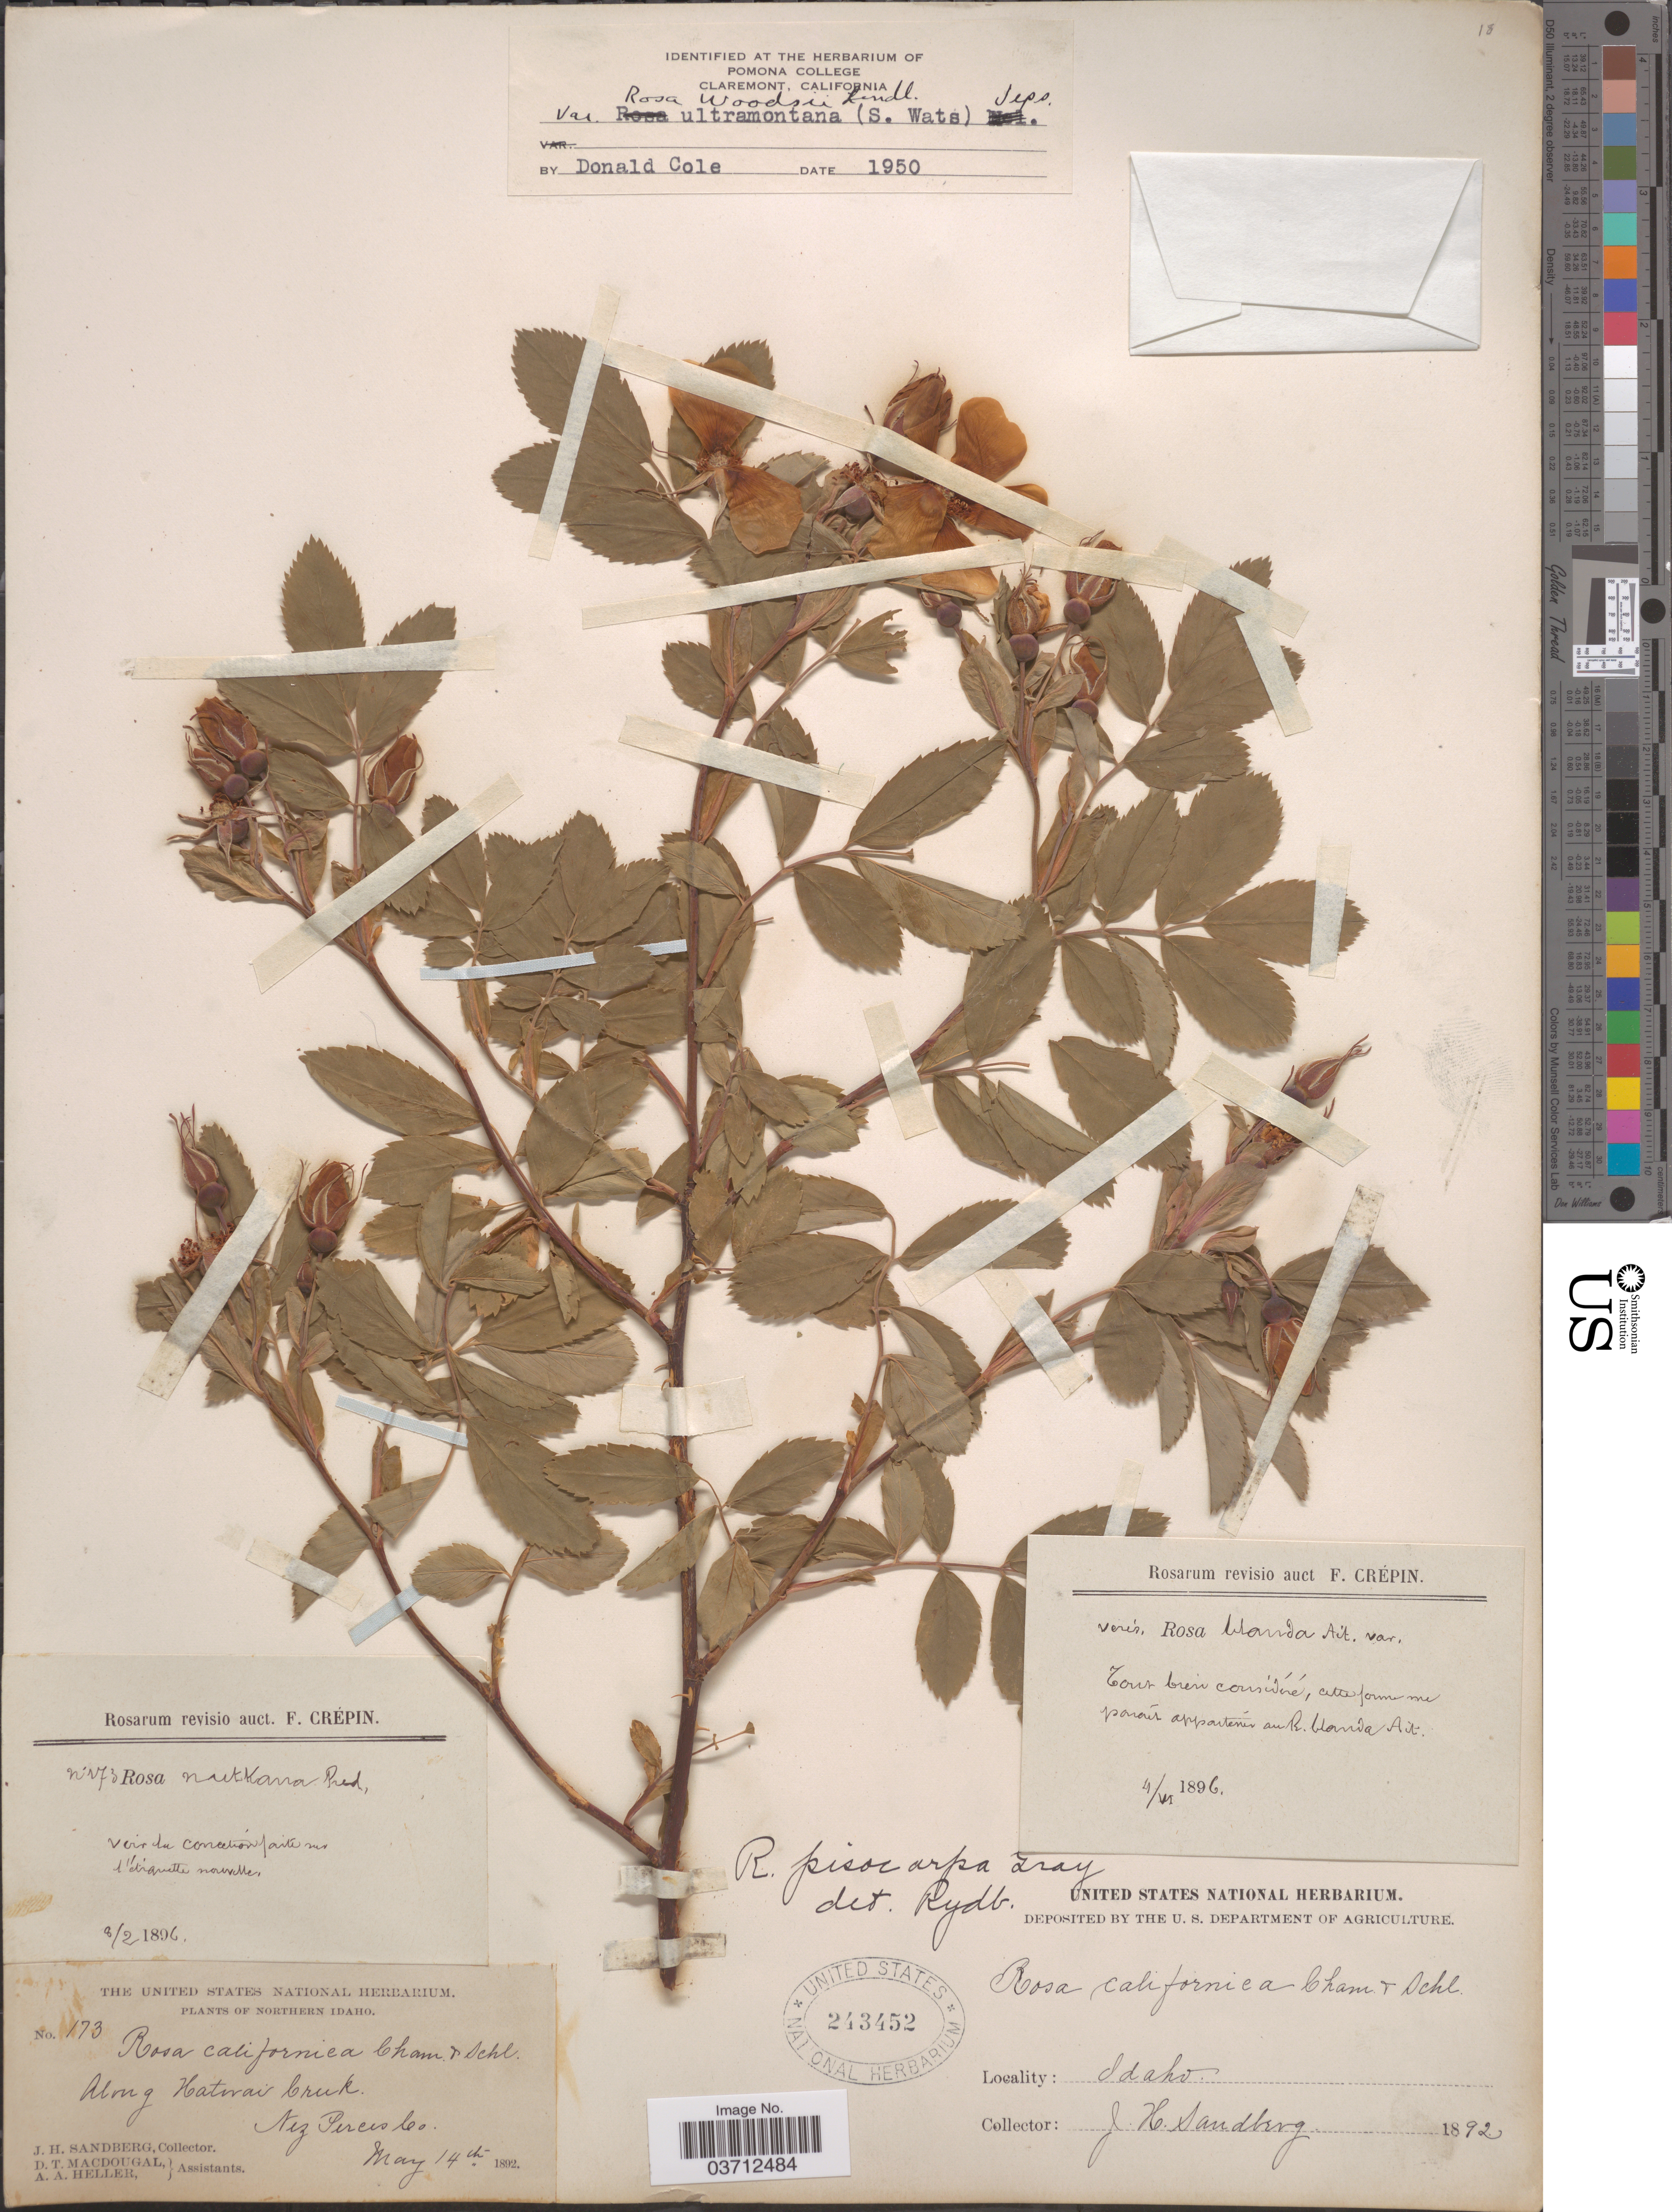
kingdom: Plantae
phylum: Tracheophyta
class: Magnoliopsida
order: Rosales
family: Rosaceae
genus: Rosa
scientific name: Rosa woodsii var. ultramontana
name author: Lindl.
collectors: J. H. Sandberg, D. T. MacDougal & A. A. Heller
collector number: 173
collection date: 1892-05-14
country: United States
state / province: Idaho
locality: Northern Idaho. Along Hatwai Creek. Nez Perces Co.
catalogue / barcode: US 243452